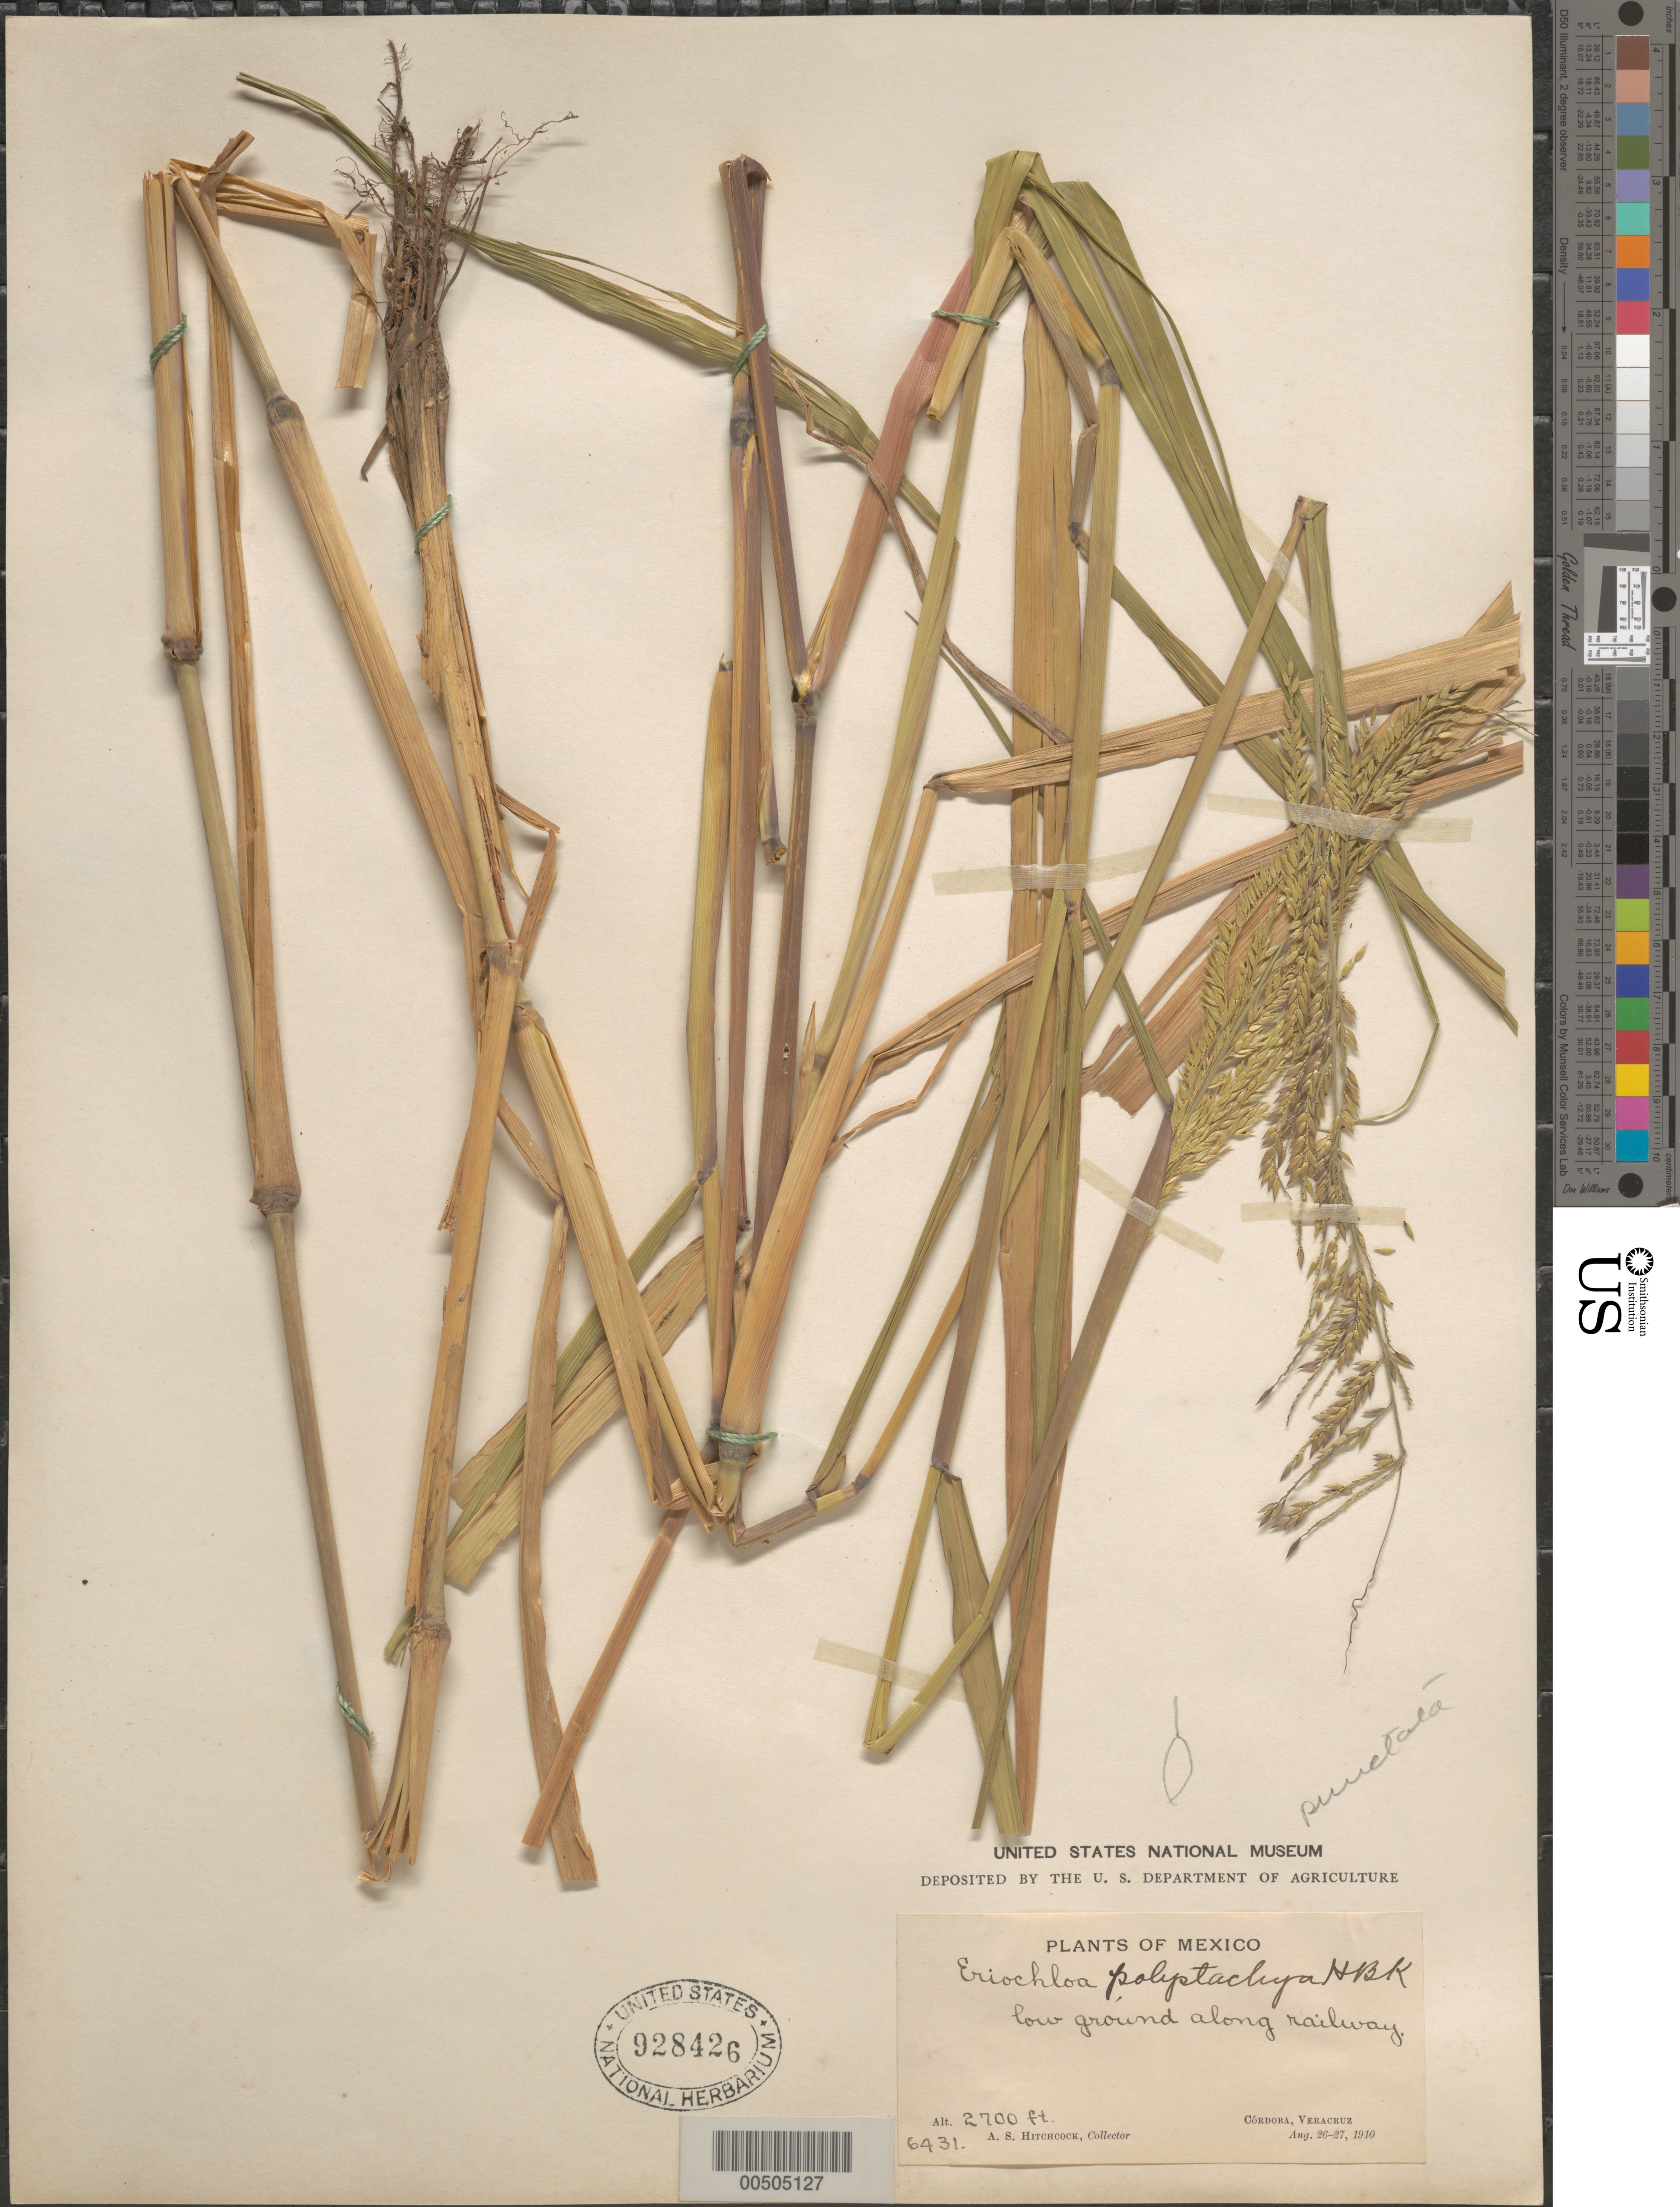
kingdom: Plantae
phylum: Tracheophyta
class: Liliopsida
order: Poales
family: Poaceae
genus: Eriochloa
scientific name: Eriochloa punctata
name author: (L.) Desv. ex Ham.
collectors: A. S. Hitchcock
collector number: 6431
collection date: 1910-08-26/1910-08-27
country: Mexico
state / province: Veracruz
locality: Cordoba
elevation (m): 823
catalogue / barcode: US 928426